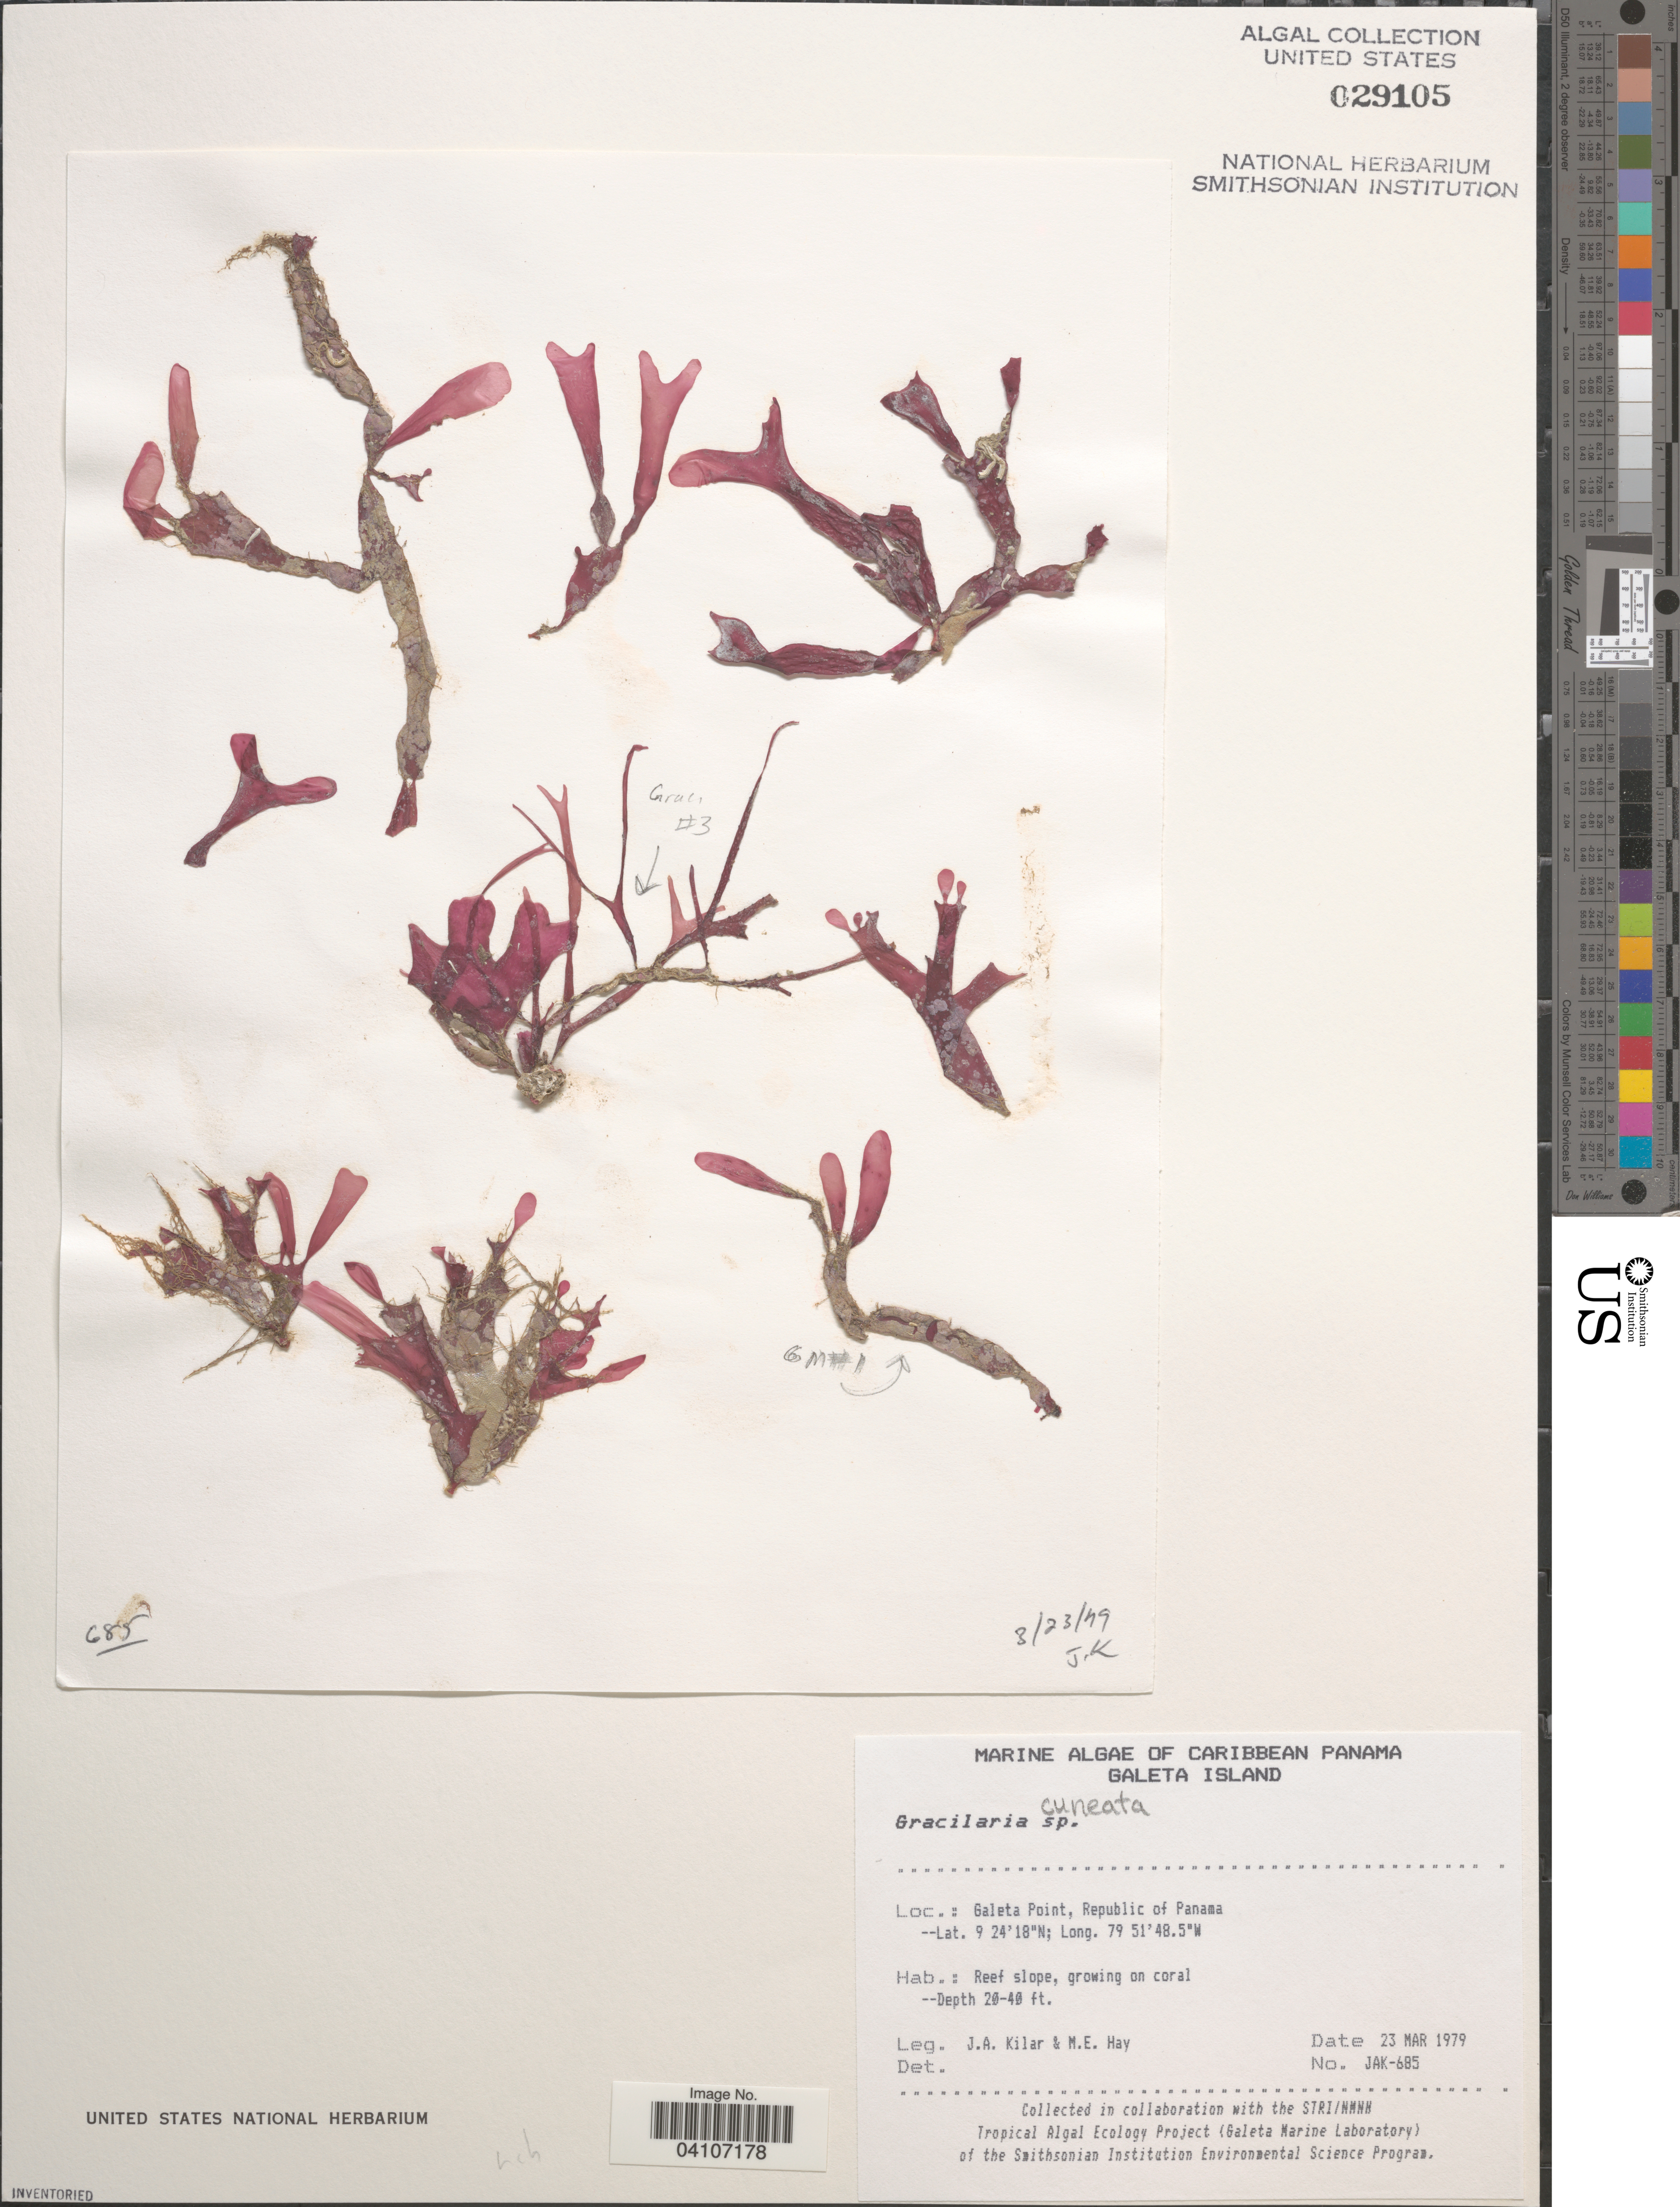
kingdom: Plantae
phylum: Rhodophyta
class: Florideophyceae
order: Gracilariales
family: Gracilariaceae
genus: Gracilaria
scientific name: Gracilaria cuneata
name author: Aresch.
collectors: J. A. Kilar & M. E. Hay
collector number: JAK-685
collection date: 1979-03-23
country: Panama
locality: Caribbean Panama. Galeta Island. Galeta Point, Republic of Panama.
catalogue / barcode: US 29105